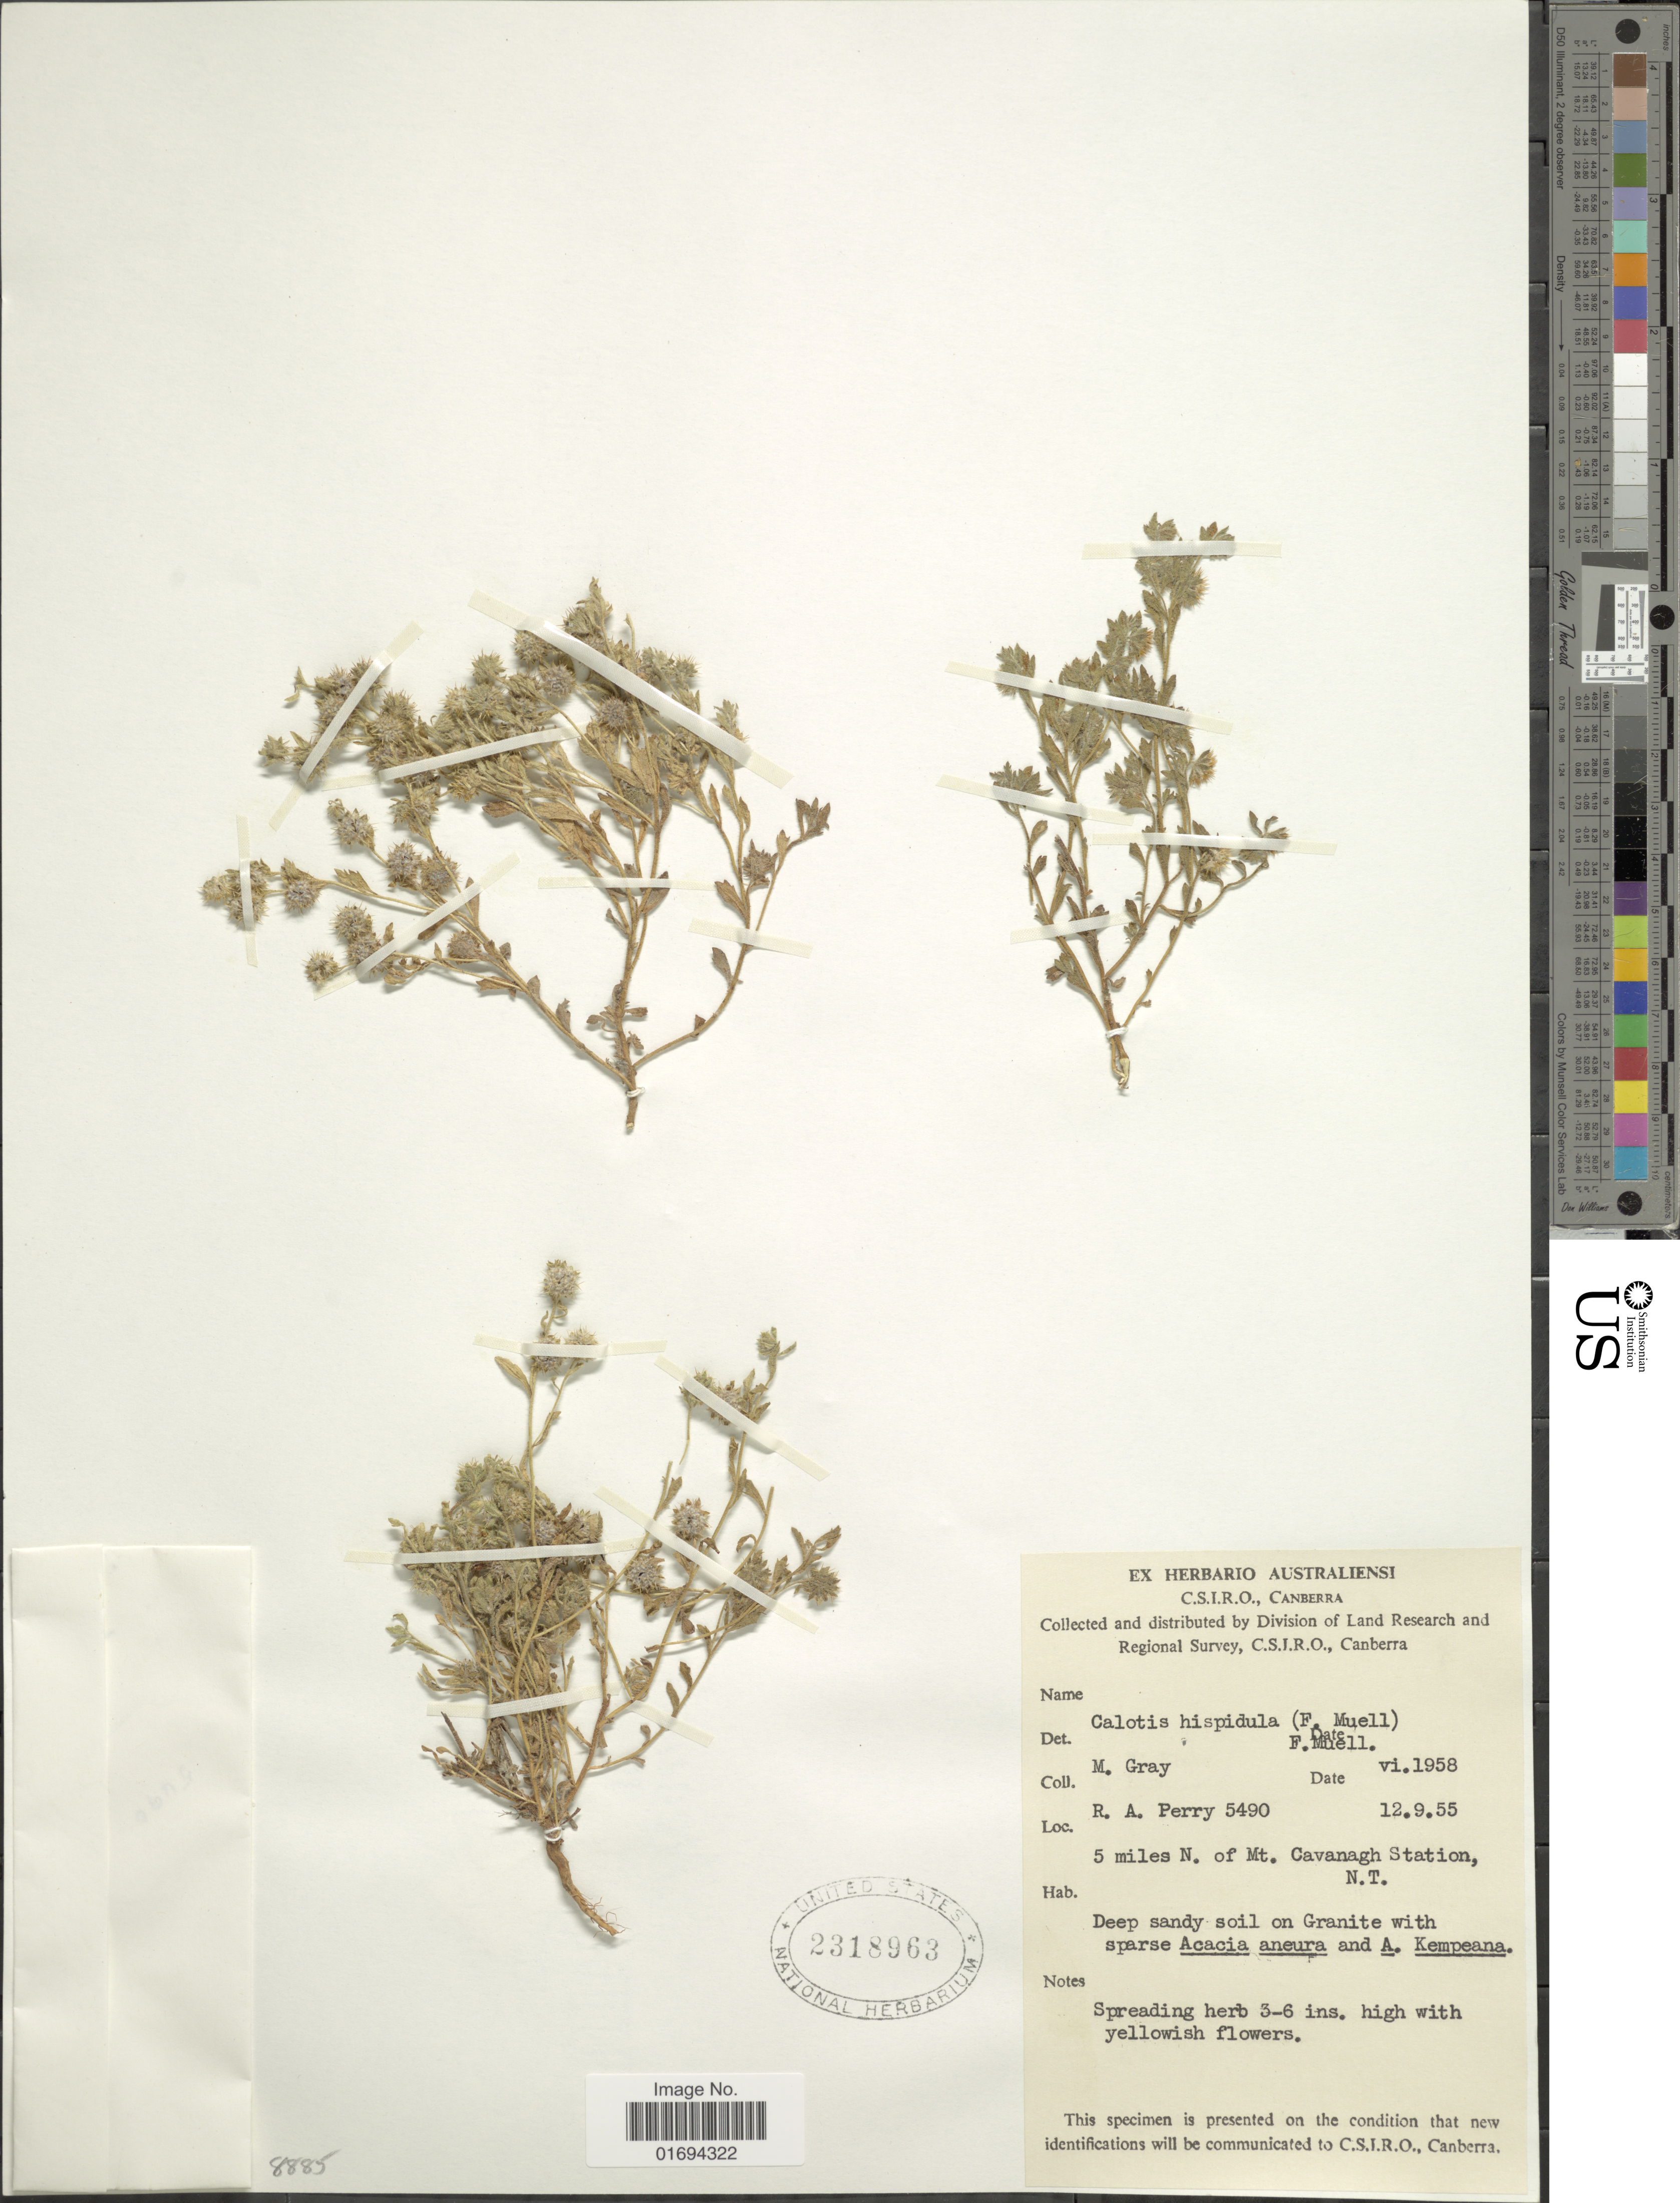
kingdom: Plantae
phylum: Tracheophyta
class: Magnoliopsida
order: Asterales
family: Asteraceae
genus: Calotis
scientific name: Calotis hispidula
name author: (F. Muell.) F. Muell.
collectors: Perry, R. A.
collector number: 5490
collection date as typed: Transcribed d/m/y: 12/9/55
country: Canada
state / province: Northwest Territories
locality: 5 miles N. of Mt. Cavanagh Station, N. T.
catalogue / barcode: US 2318963